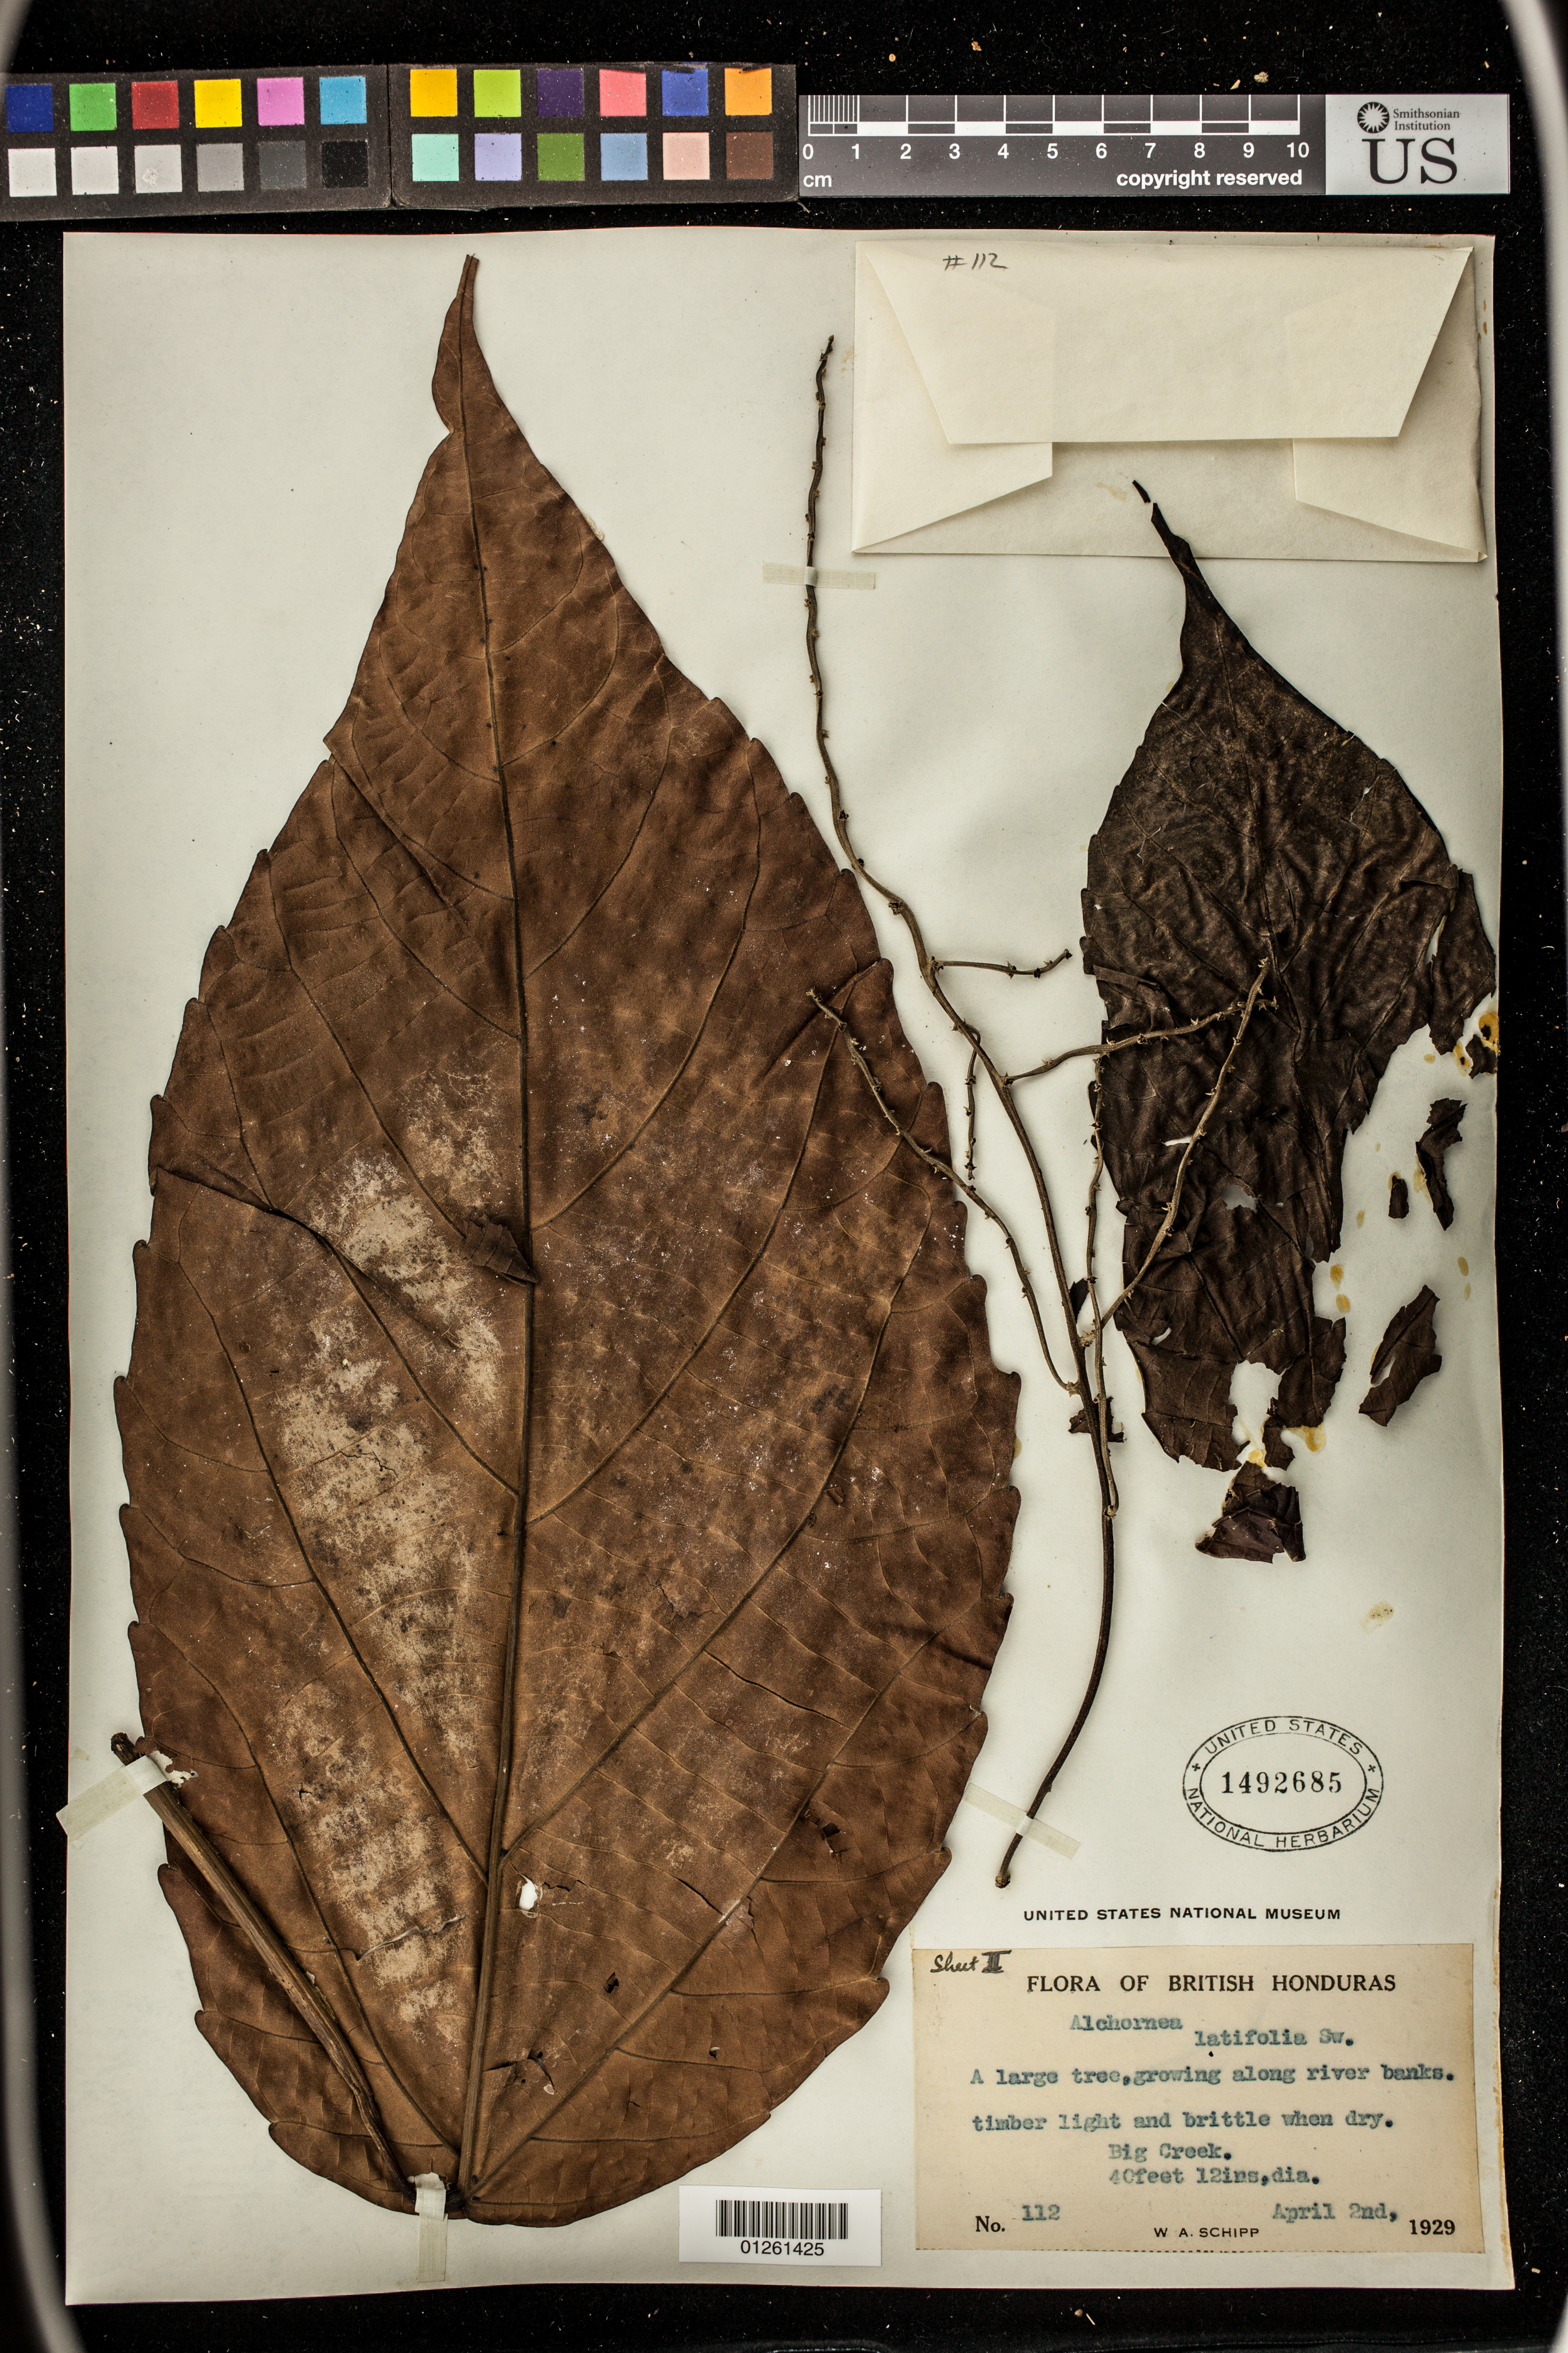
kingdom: Plantae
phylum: Tracheophyta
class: Magnoliopsida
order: Malpighiales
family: Euphorbiaceae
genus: Alchornea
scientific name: Alchornea latifolia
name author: Sw.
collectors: W. Schipp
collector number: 112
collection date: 1929-04-02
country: Belize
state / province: Stann Creek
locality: British Honduras. Big Creek.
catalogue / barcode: US 1492685